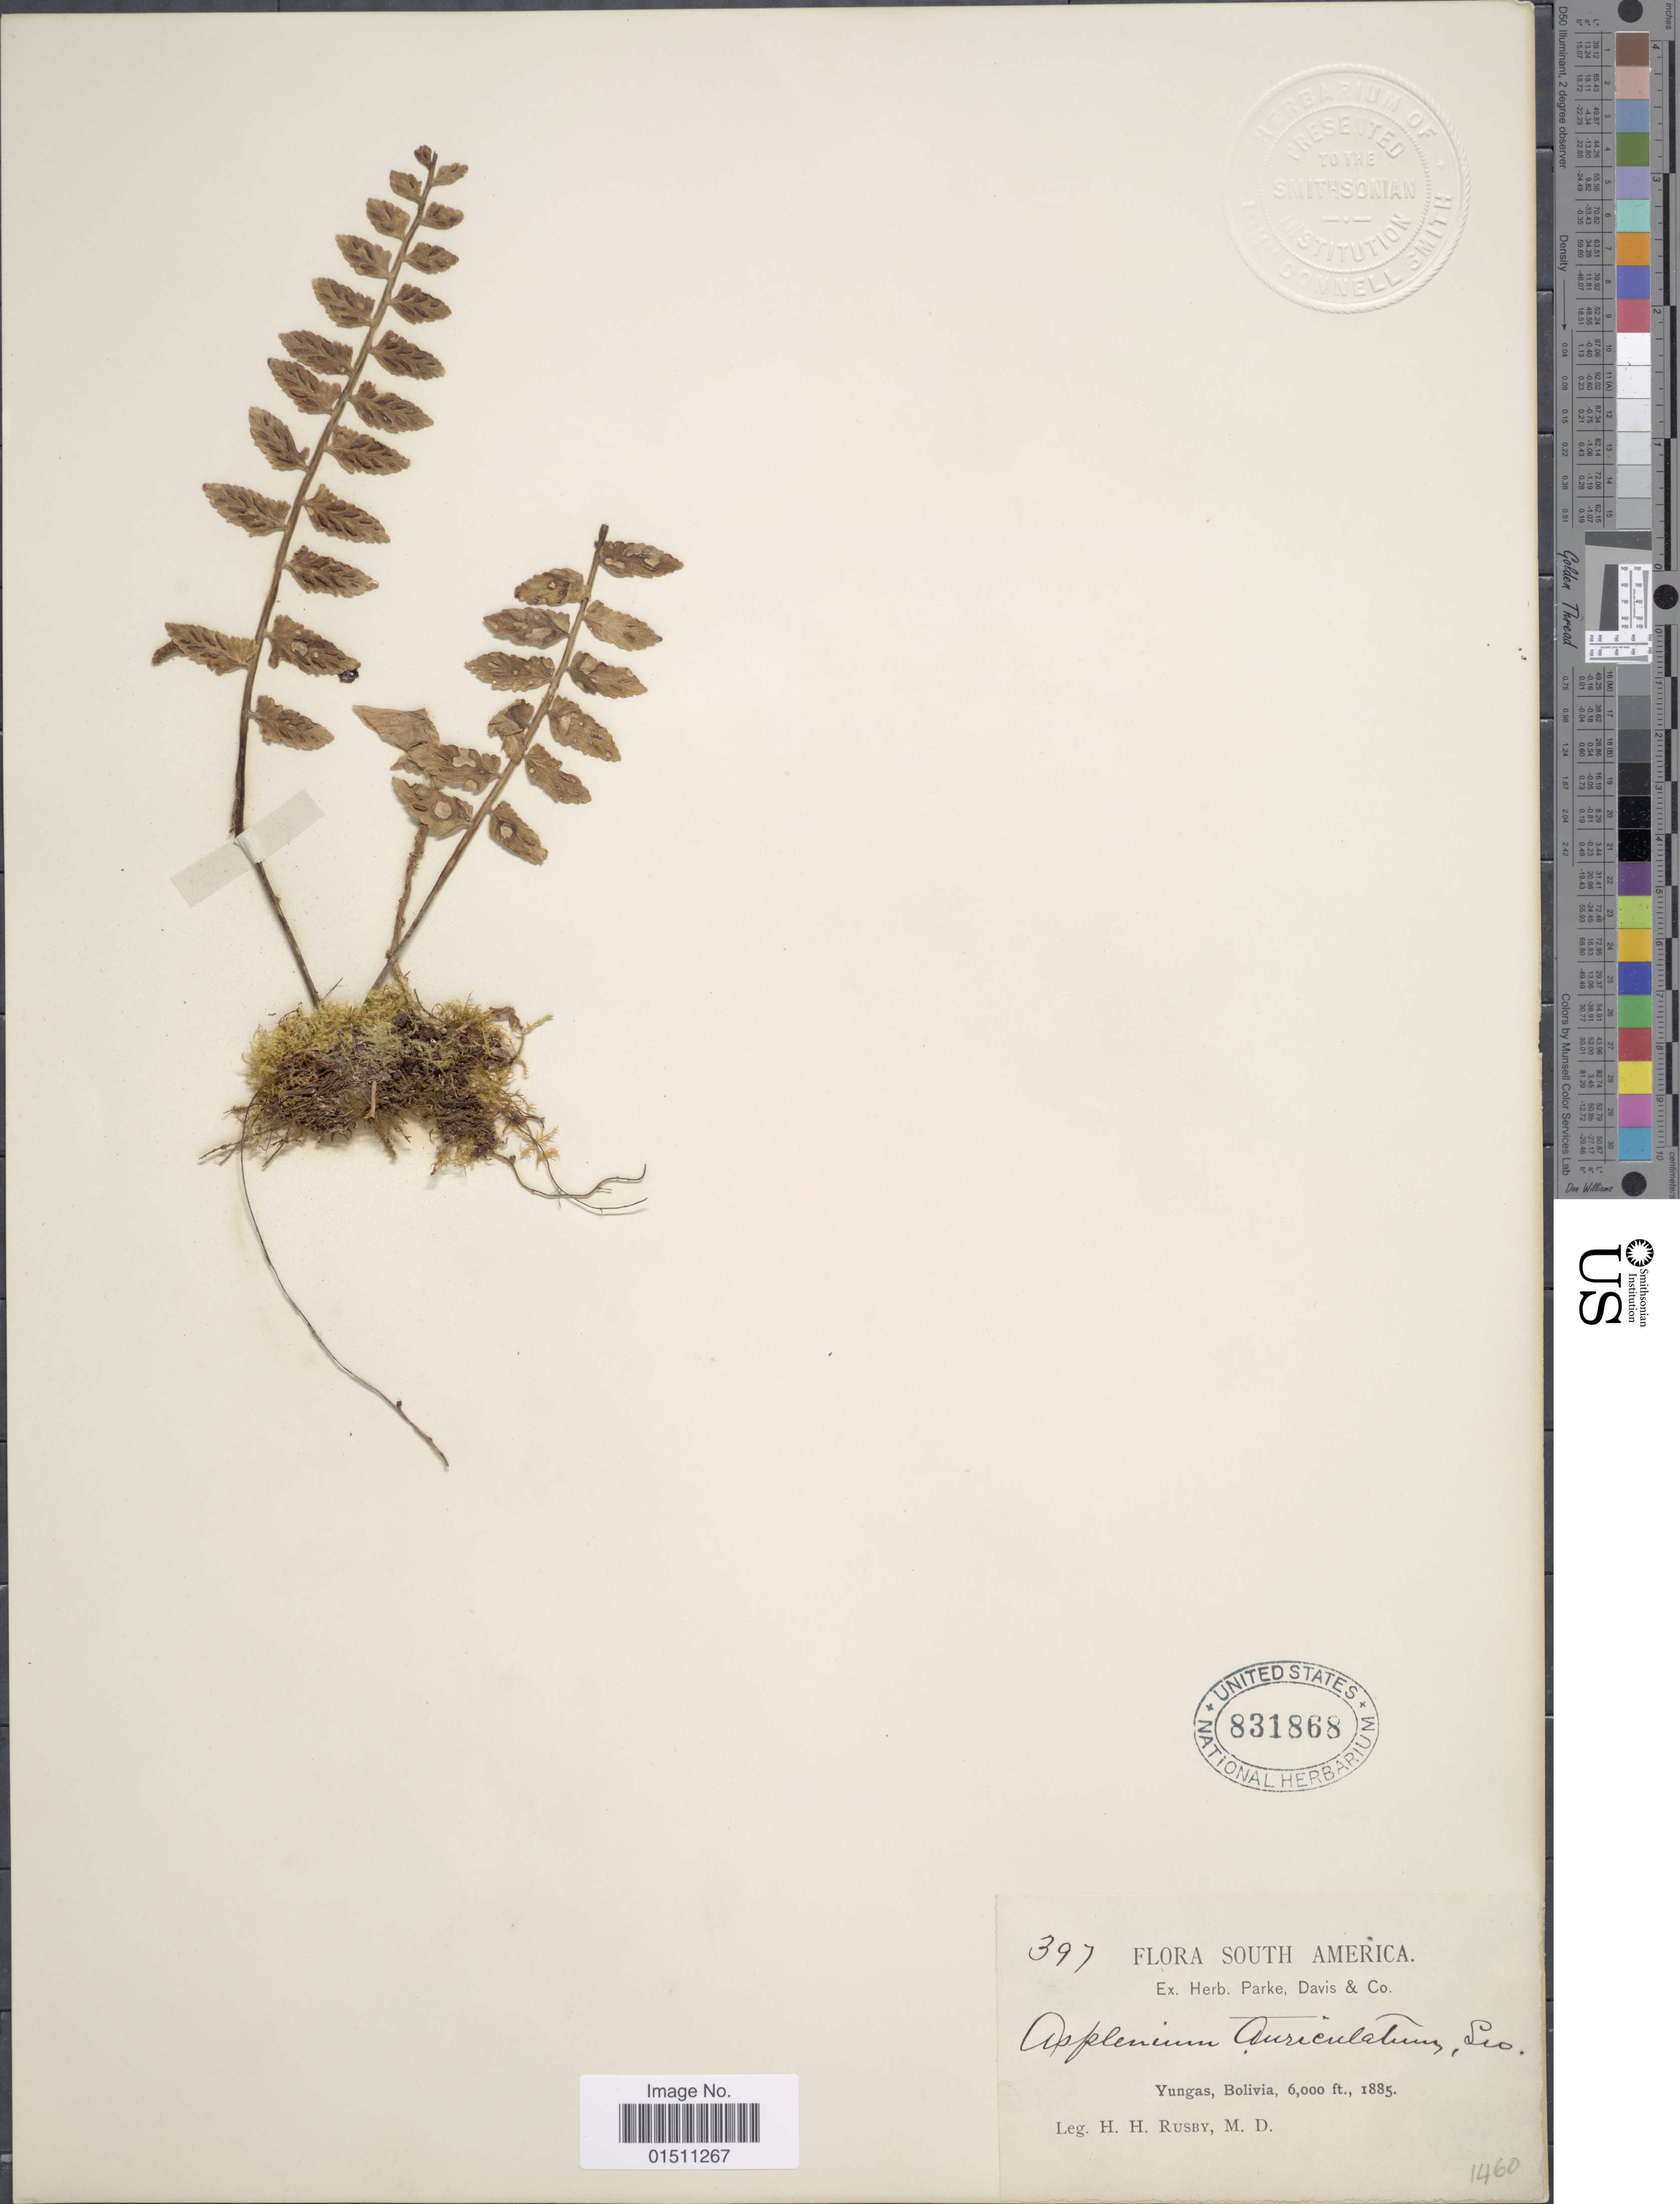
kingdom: Plantae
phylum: Tracheophyta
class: Polypodiopsida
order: Polypodiales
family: Aspleniaceae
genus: Asplenium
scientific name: Asplenium hastatum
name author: Klotzsch ex Kunze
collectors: H. H. Rusby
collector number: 397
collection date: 1885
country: Bolivia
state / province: La Paz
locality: Yungas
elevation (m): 1829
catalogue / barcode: US 831868